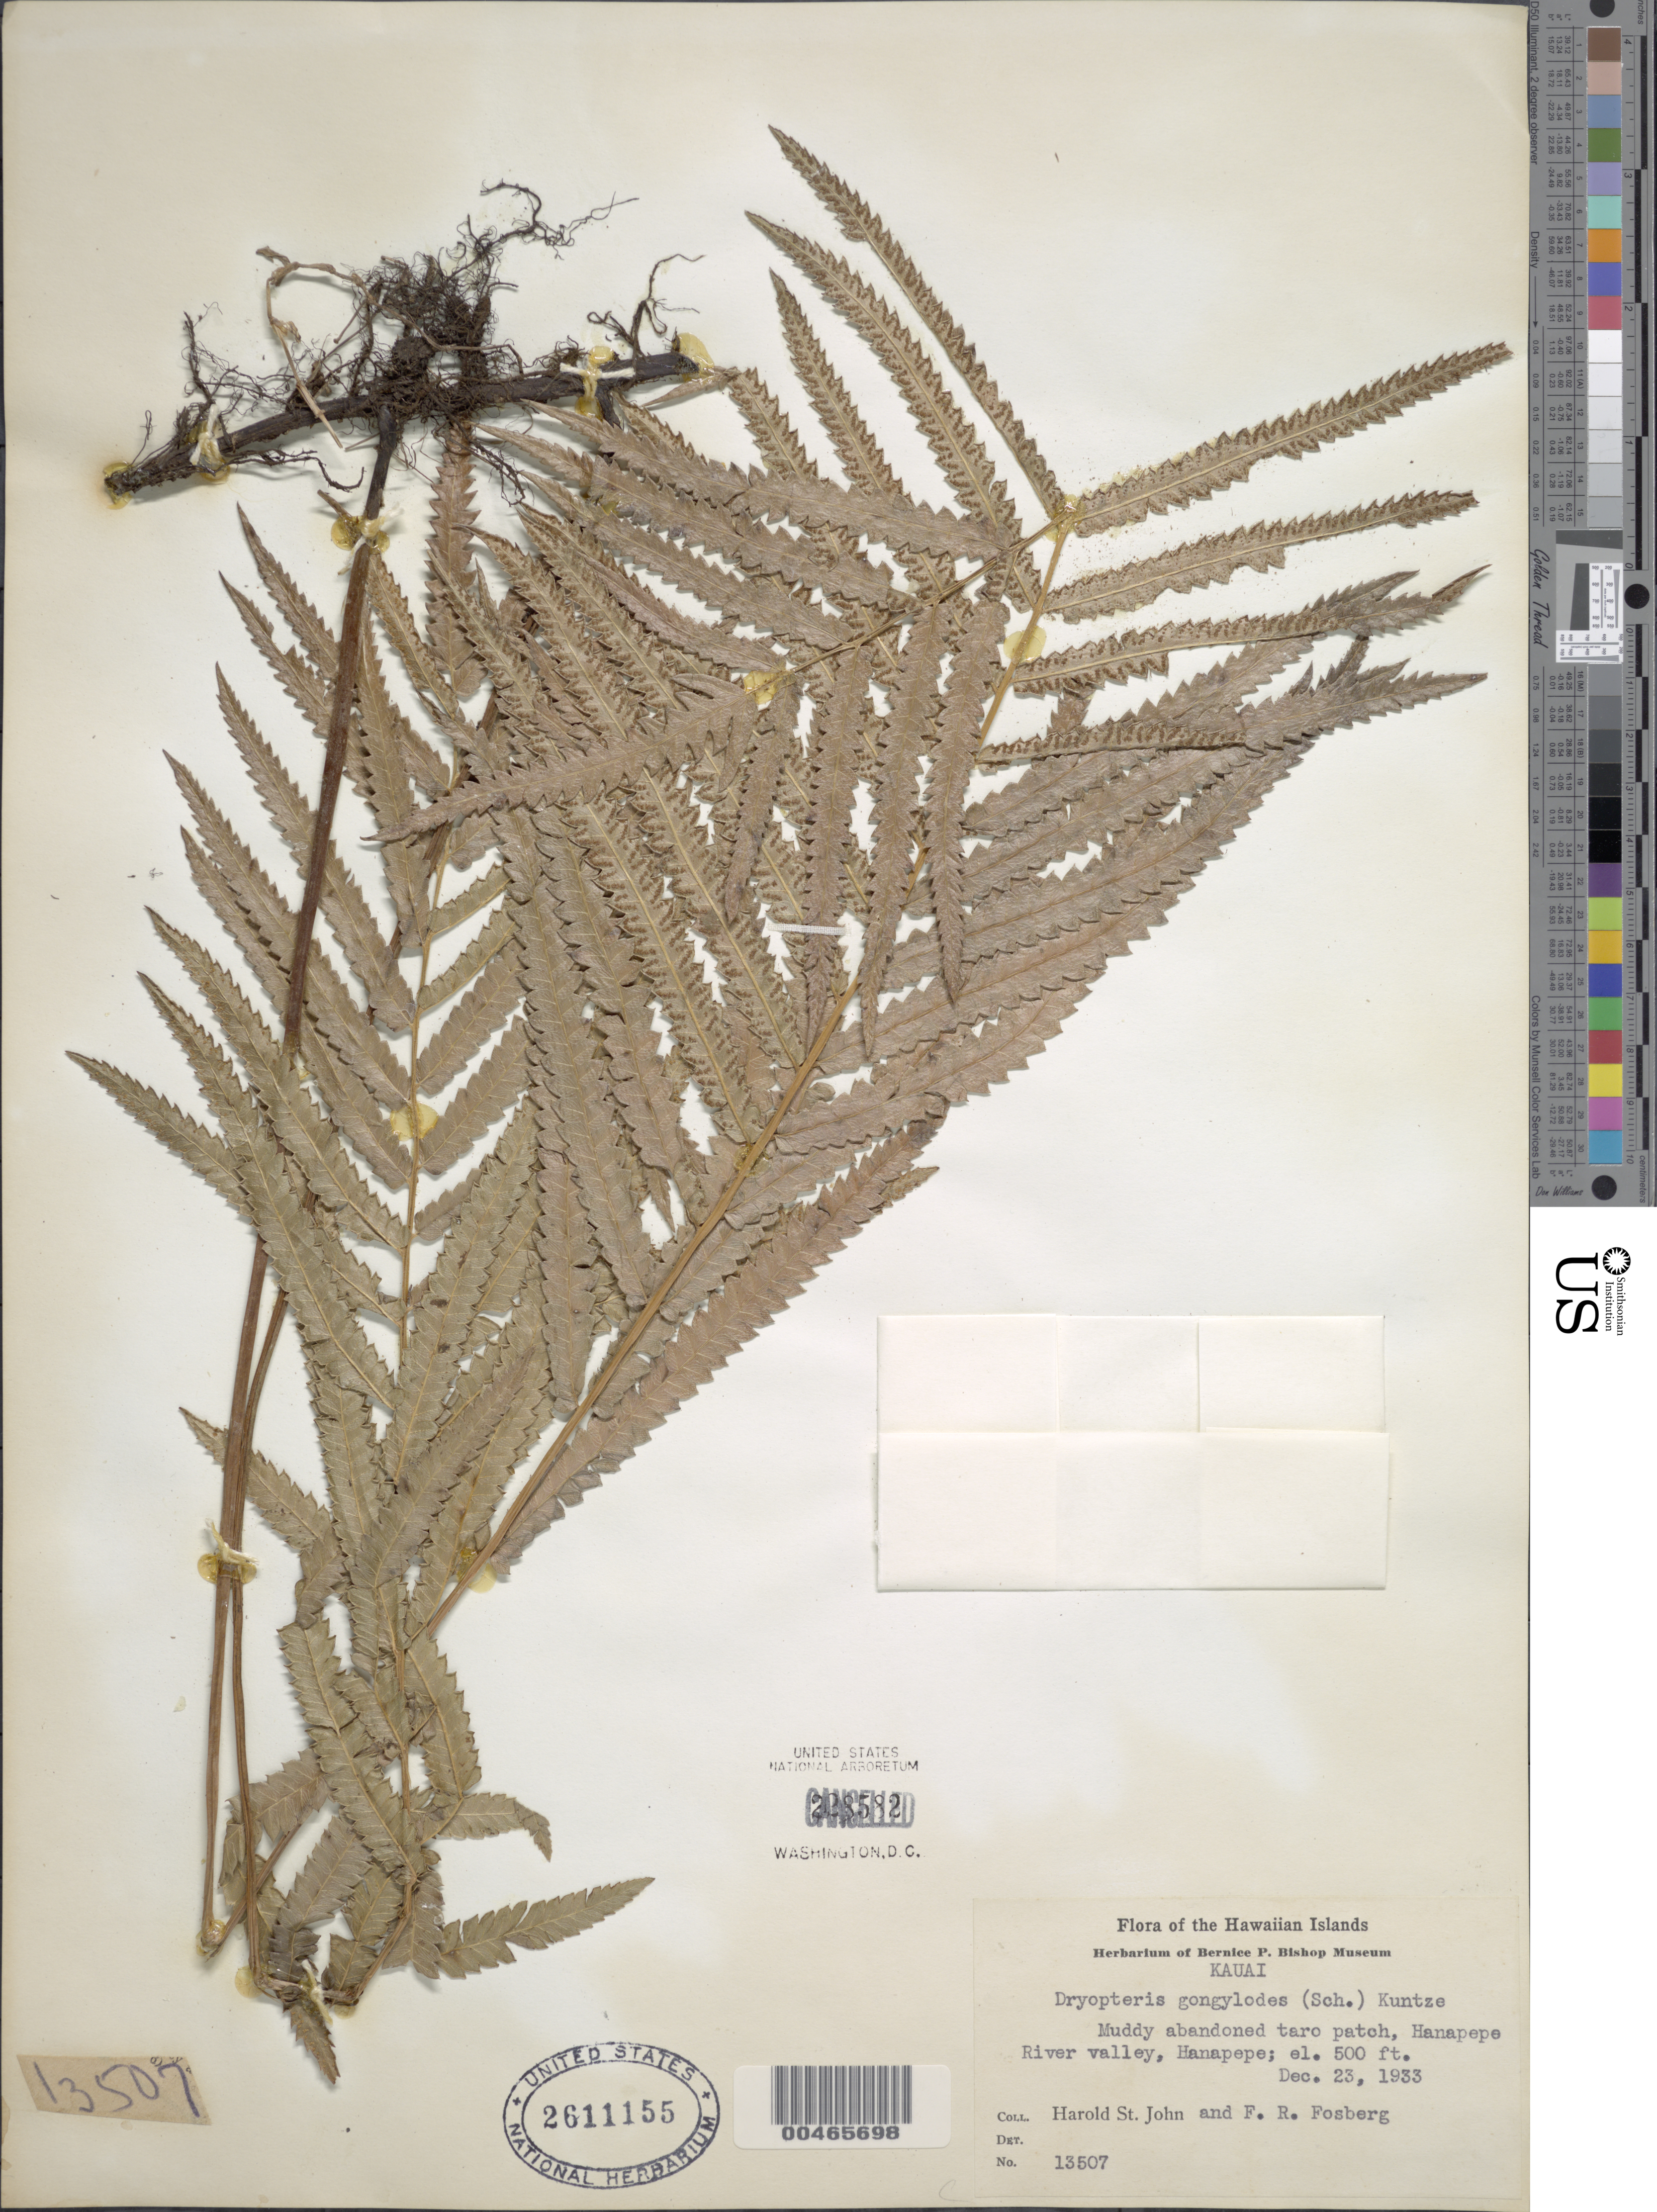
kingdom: Plantae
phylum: Tracheophyta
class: Polypodiopsida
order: Polypodiales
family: Thelypteridaceae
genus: Cyclosorus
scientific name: Cyclosorus interruptus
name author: (Willd.) H. Itô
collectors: H. St. John & F. R. Fosberg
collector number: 13507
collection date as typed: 23 Dec 1933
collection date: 1933-12-23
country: United States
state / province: Hawaii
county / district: Kauai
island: Kaua'i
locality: Hanapepe River valley, Hanapepe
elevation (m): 152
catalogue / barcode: US 2611155